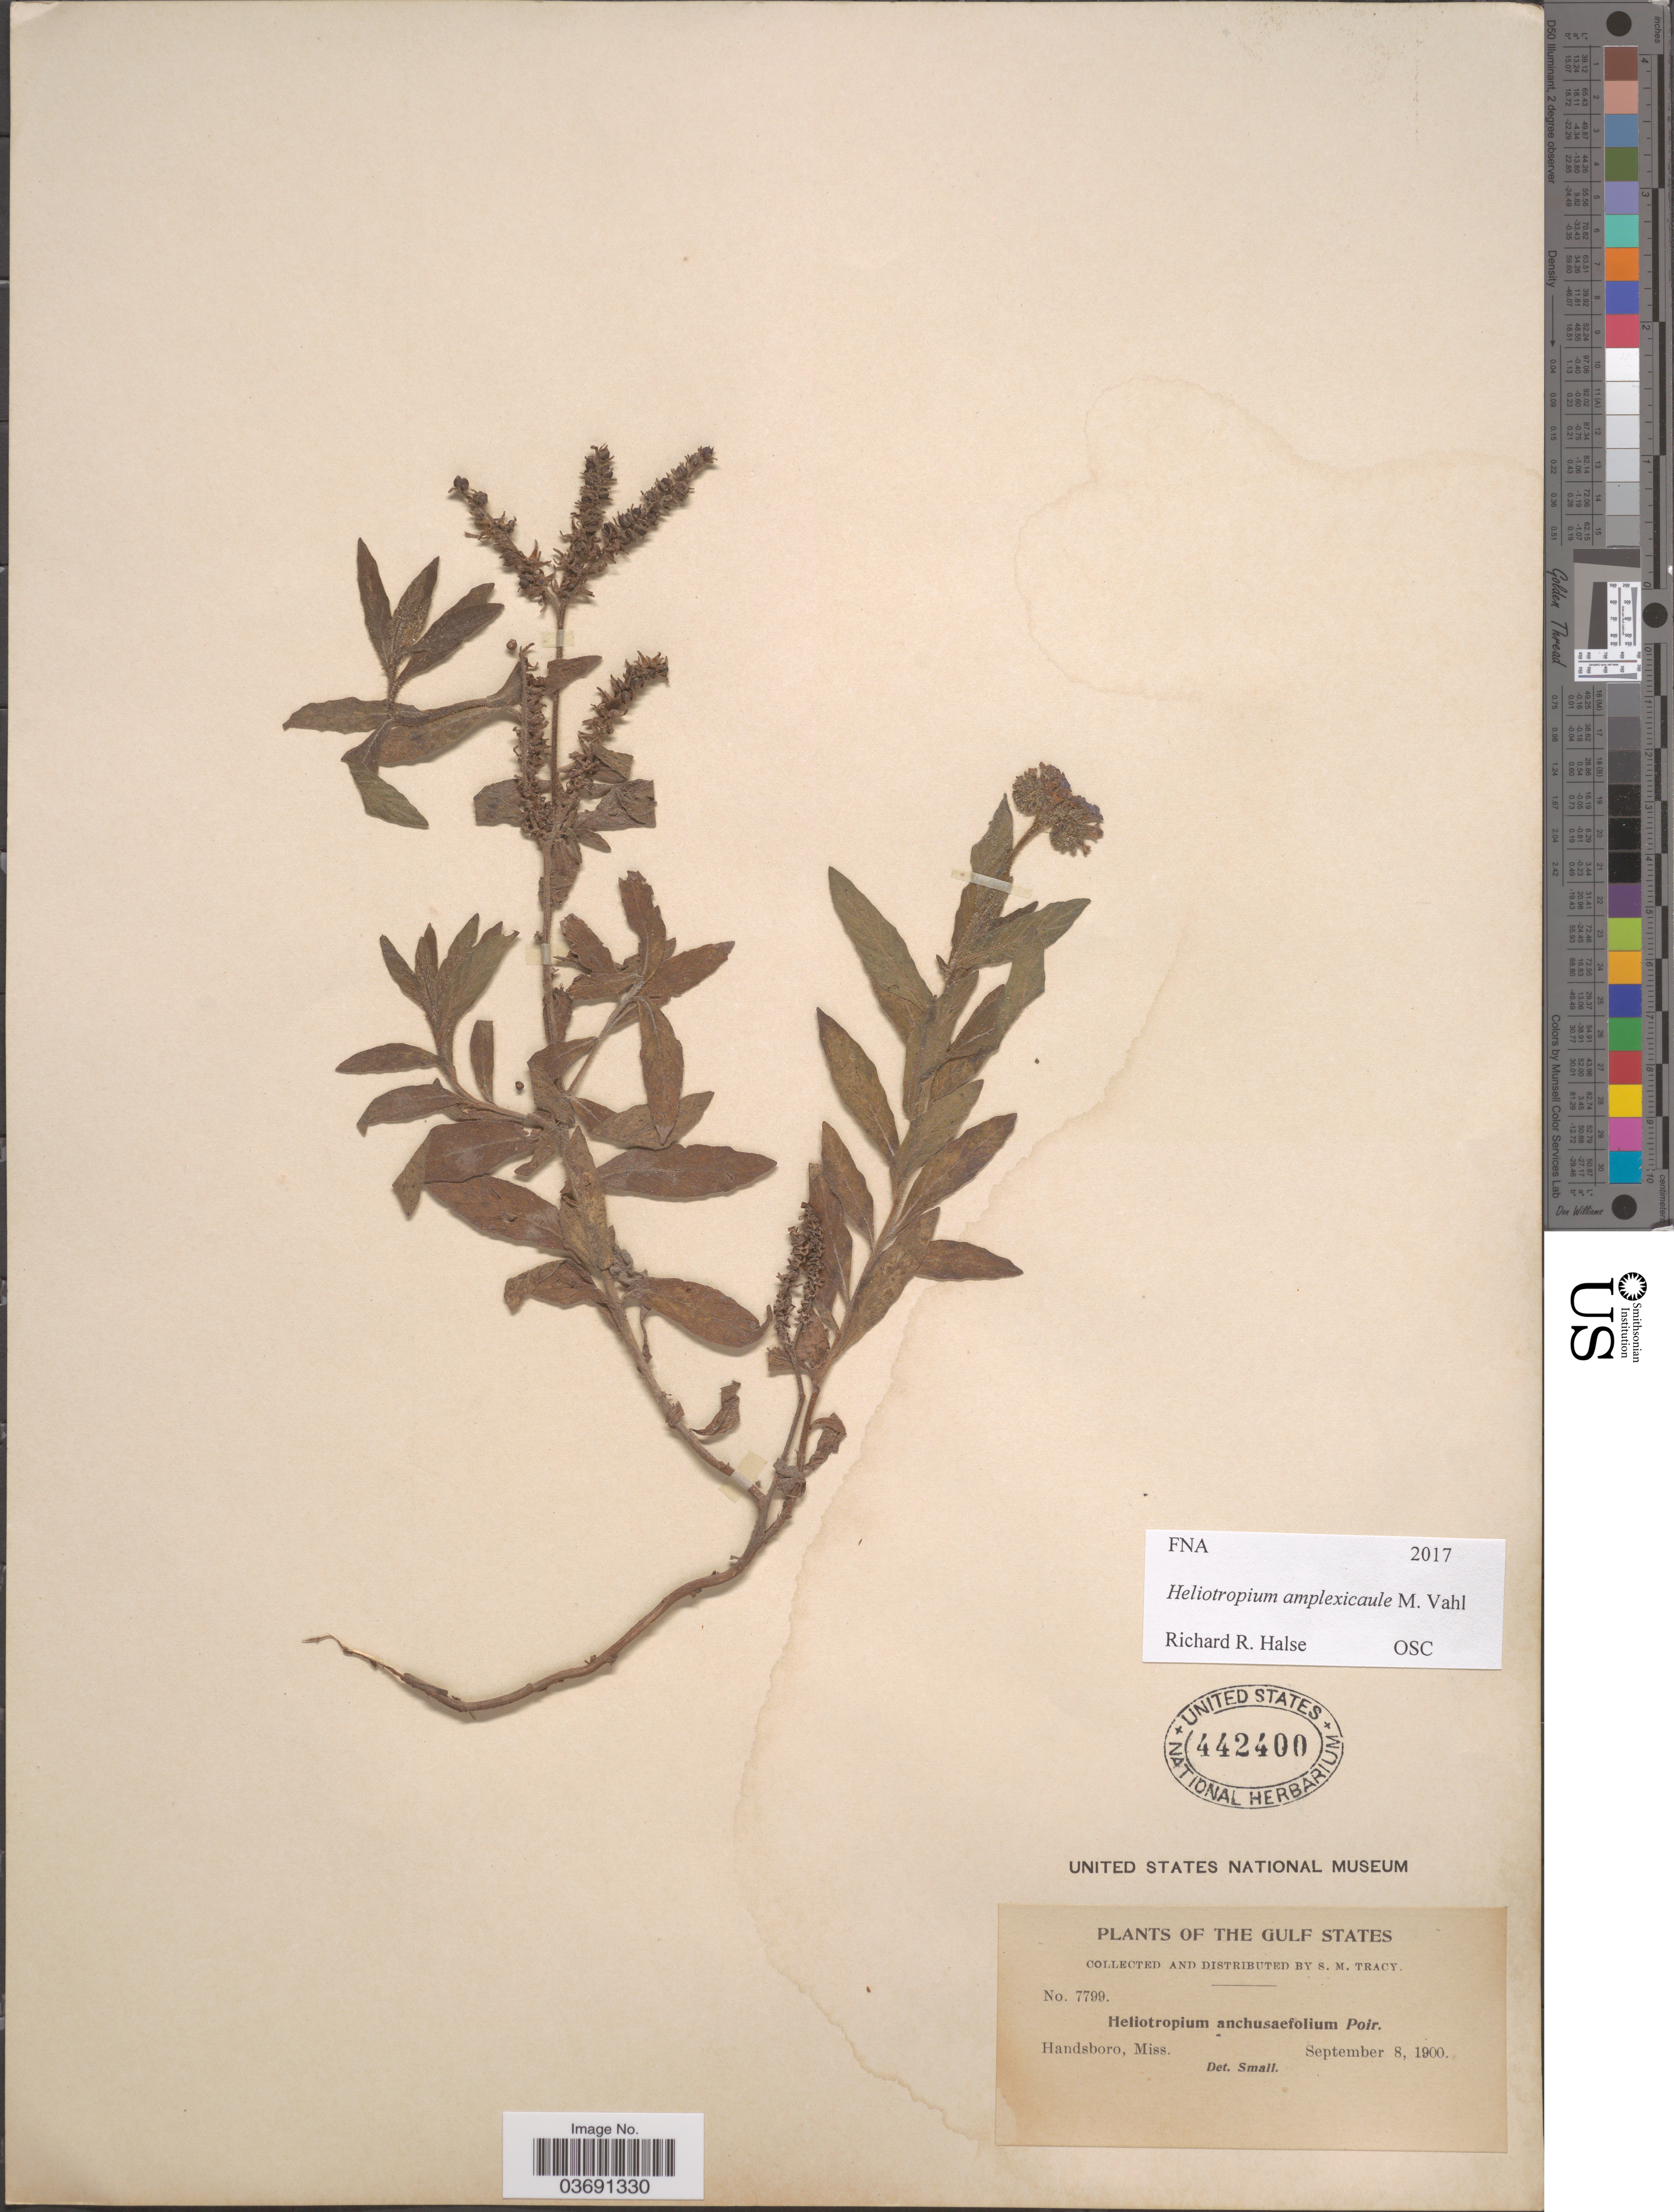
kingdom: Plantae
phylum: Tracheophyta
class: Magnoliopsida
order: Boraginales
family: Heliotropiaceae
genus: Heliotropium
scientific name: Heliotropium amplexicaule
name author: Vahl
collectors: S. M. Tracy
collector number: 7799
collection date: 1900-09-08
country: United States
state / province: Mississippi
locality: Gulf States. Handsboro.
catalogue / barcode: US 442400